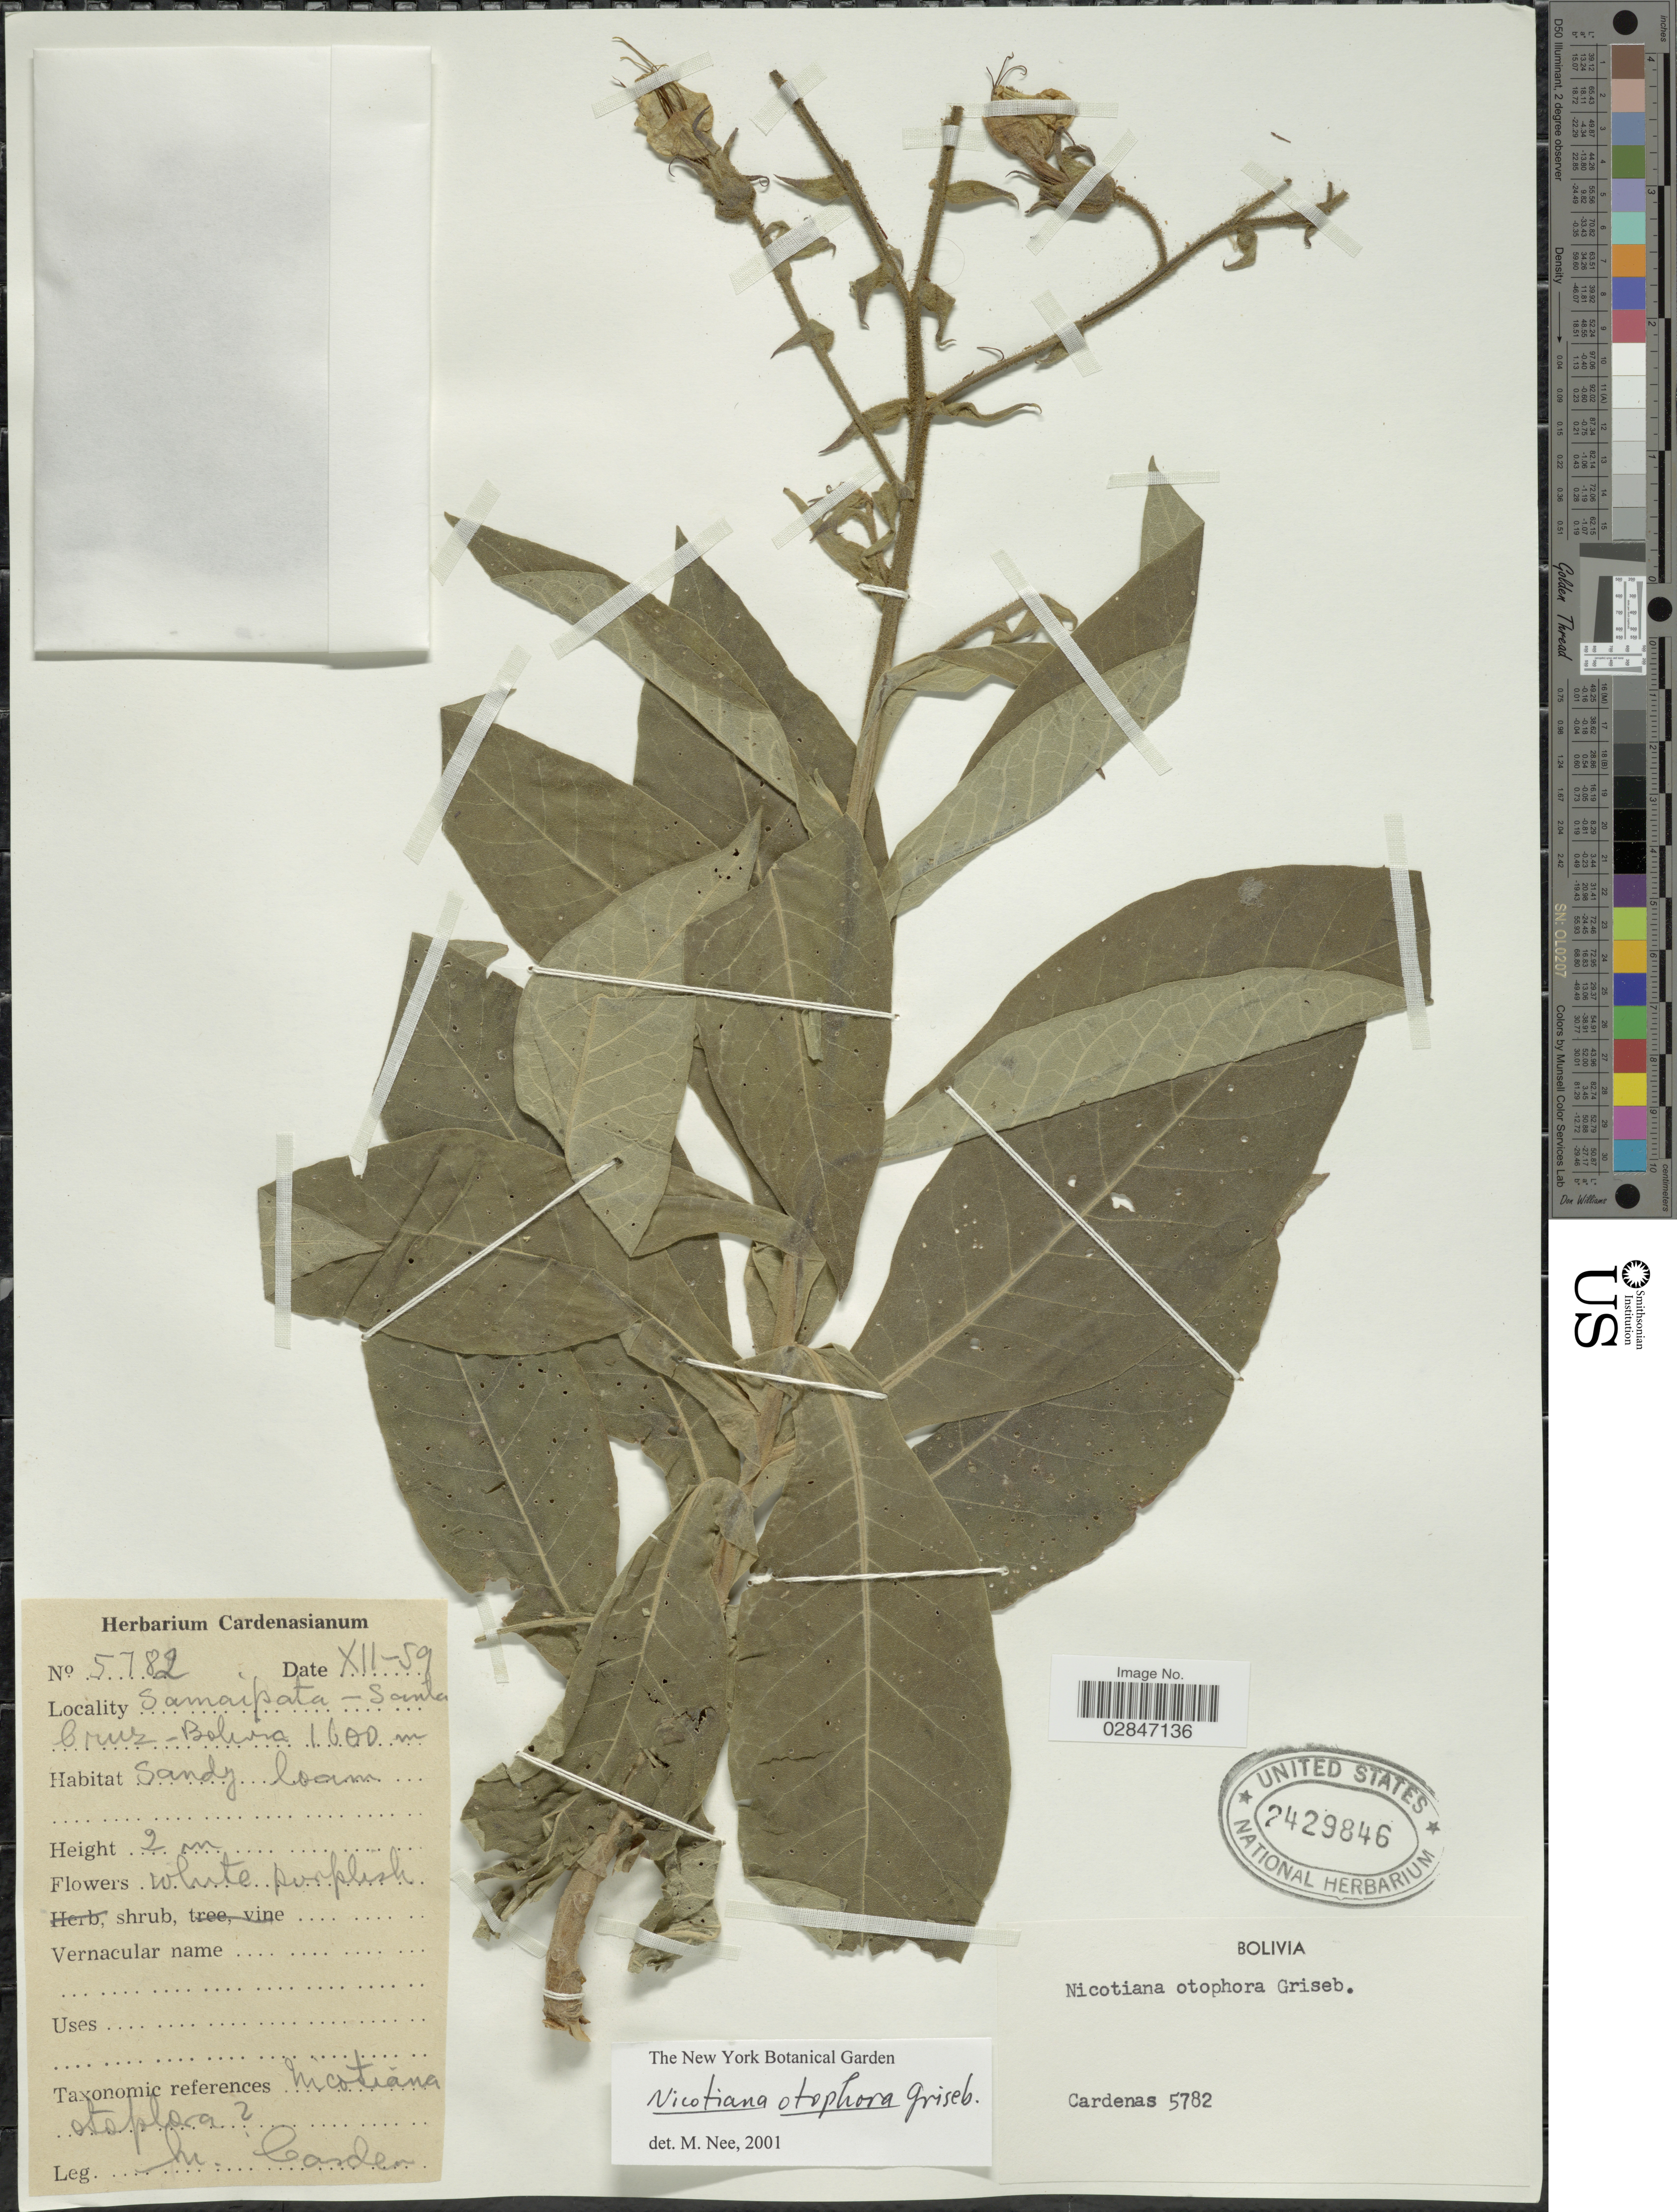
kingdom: Plantae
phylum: Tracheophyta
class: Magnoliopsida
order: Solanales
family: Solanaceae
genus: Nicotiana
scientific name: Nicotiana otophora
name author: Griseb.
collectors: M. Cárdenas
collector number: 5782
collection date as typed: Transcribed d/m/y: /12/59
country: Bolivia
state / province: Santa Cruz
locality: Samaipata - Santa Cruz, Bolivia.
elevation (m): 1600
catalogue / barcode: US 2429846